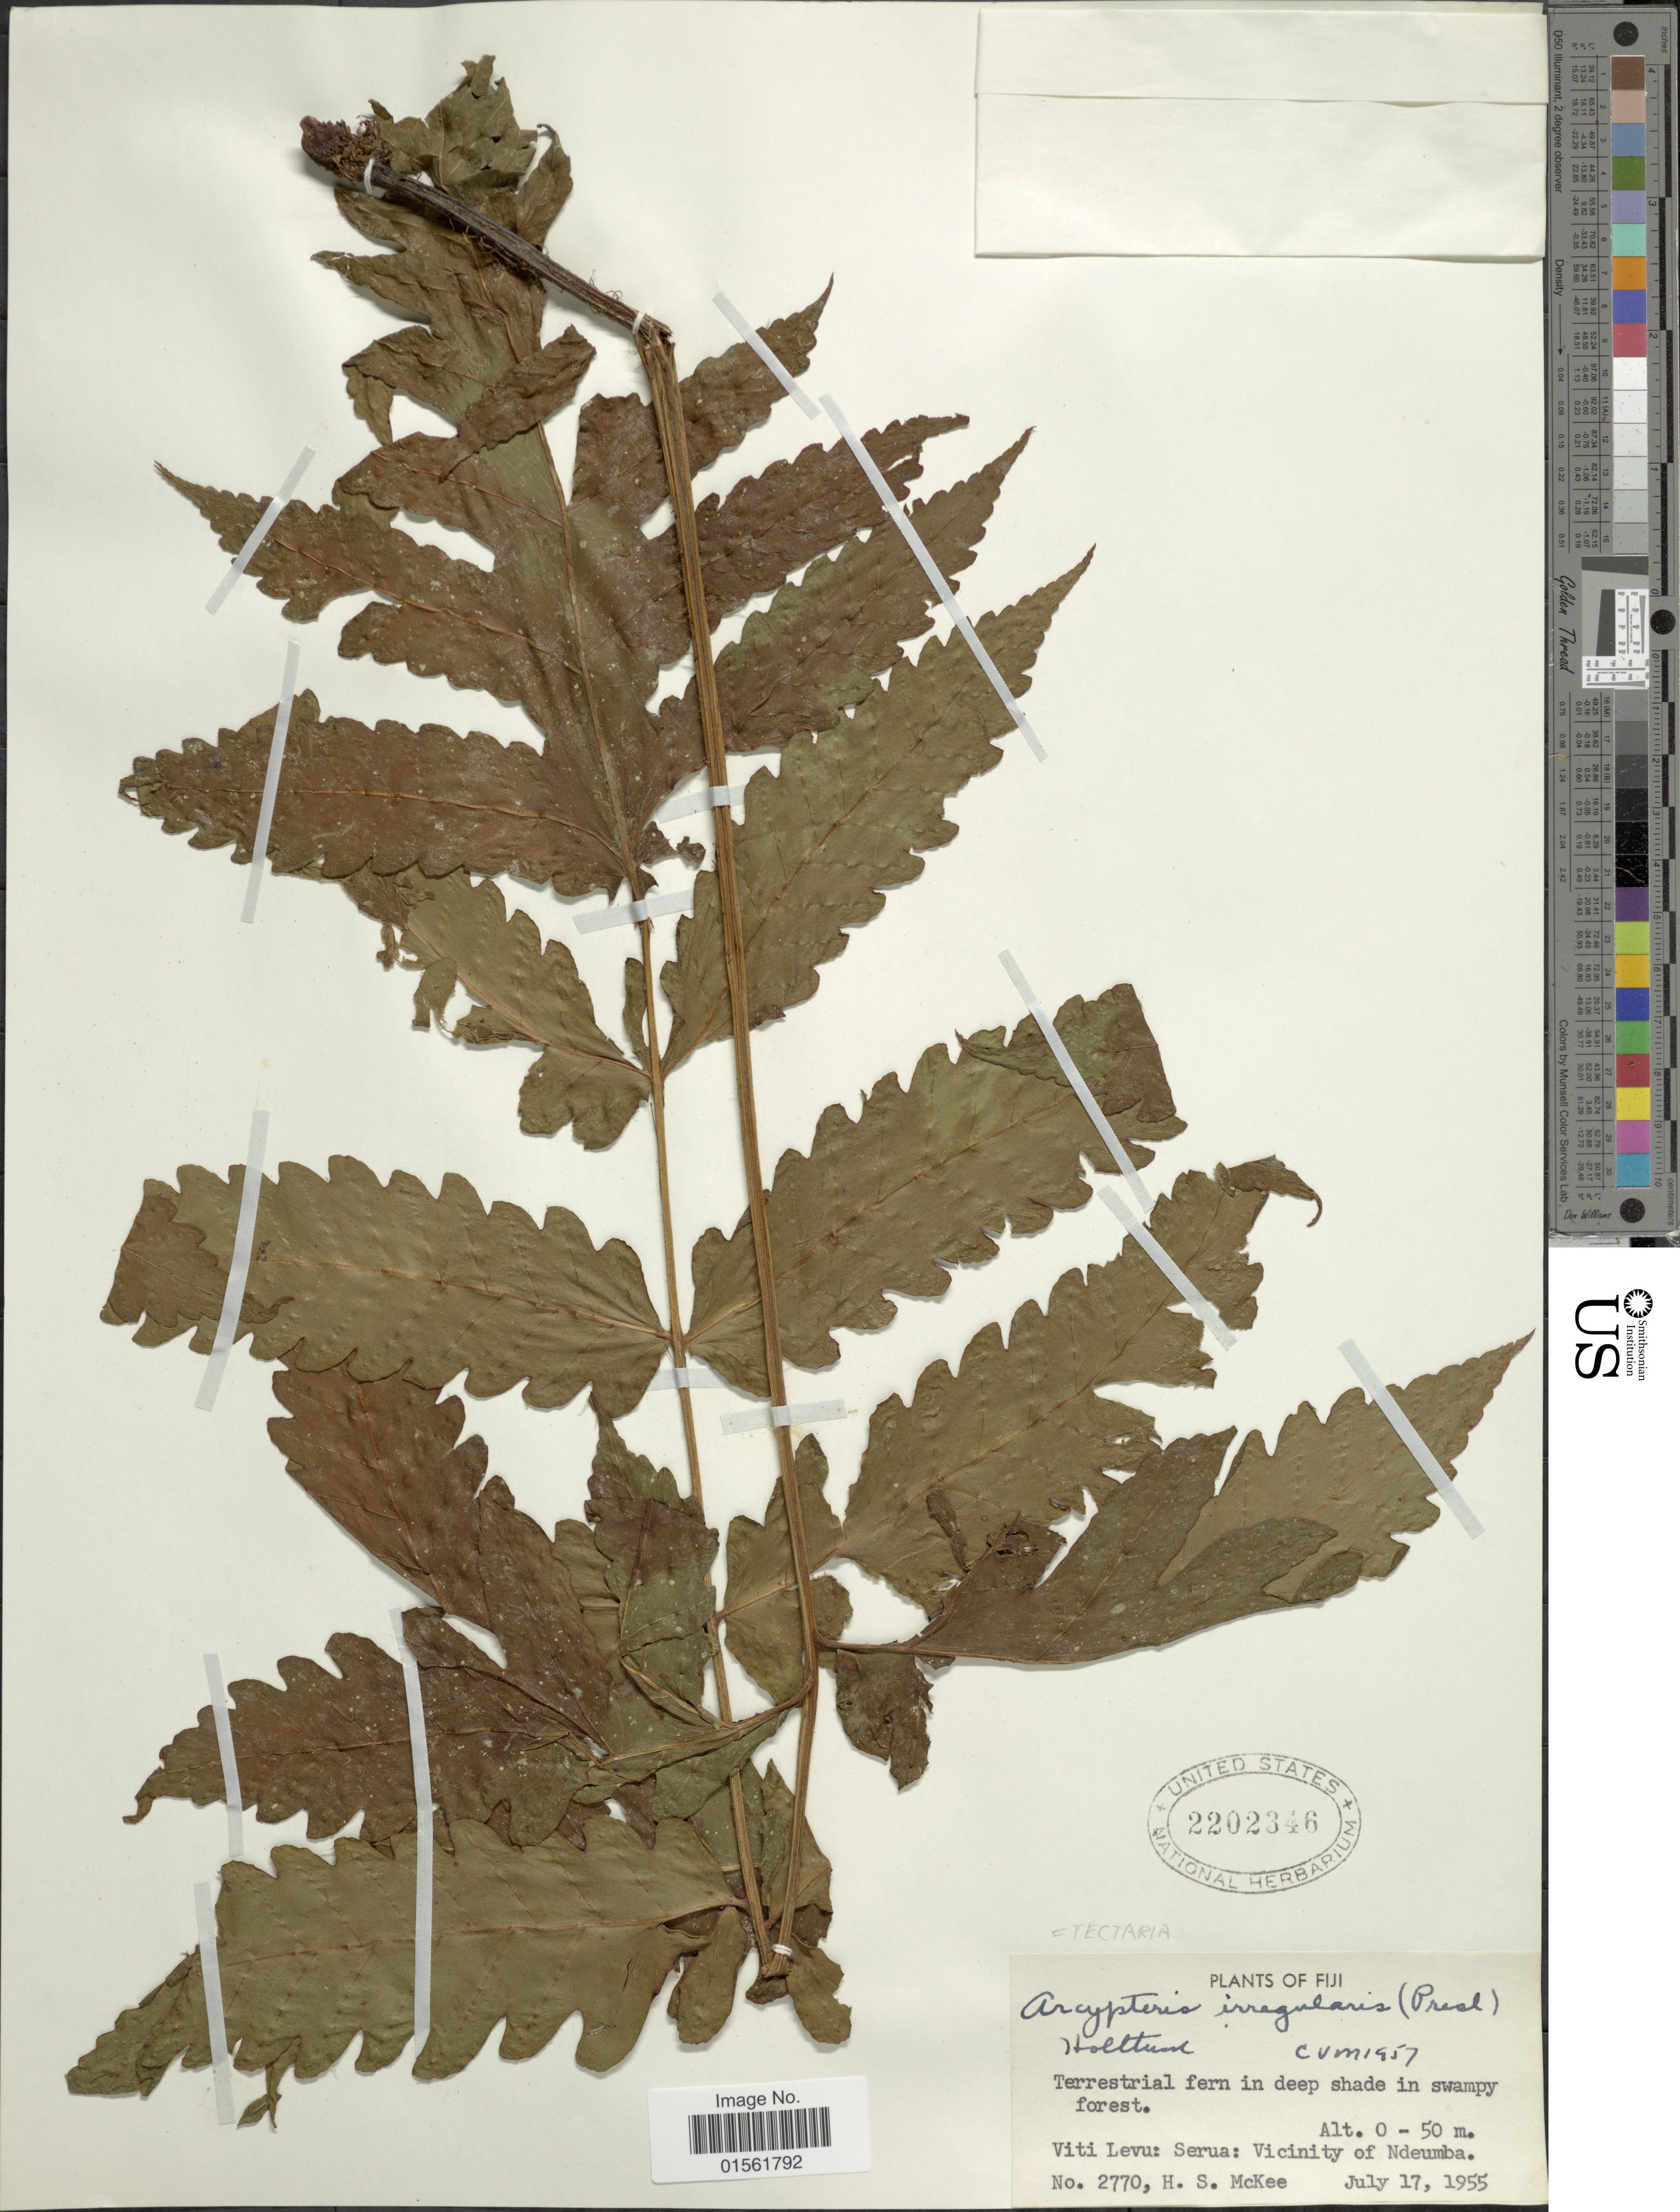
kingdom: Plantae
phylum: Tracheophyta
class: Polypodiopsida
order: Polypodiales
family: Dryopteridaceae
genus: Pleocnemia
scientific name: Pleocnemia irregularis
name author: (C. Presl) Holttum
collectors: H. S. McKee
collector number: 2770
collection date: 1955-07-17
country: Fiji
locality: Viti Levu: Serua: Vicinity of Ndeumba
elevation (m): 0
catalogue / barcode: US 2202346